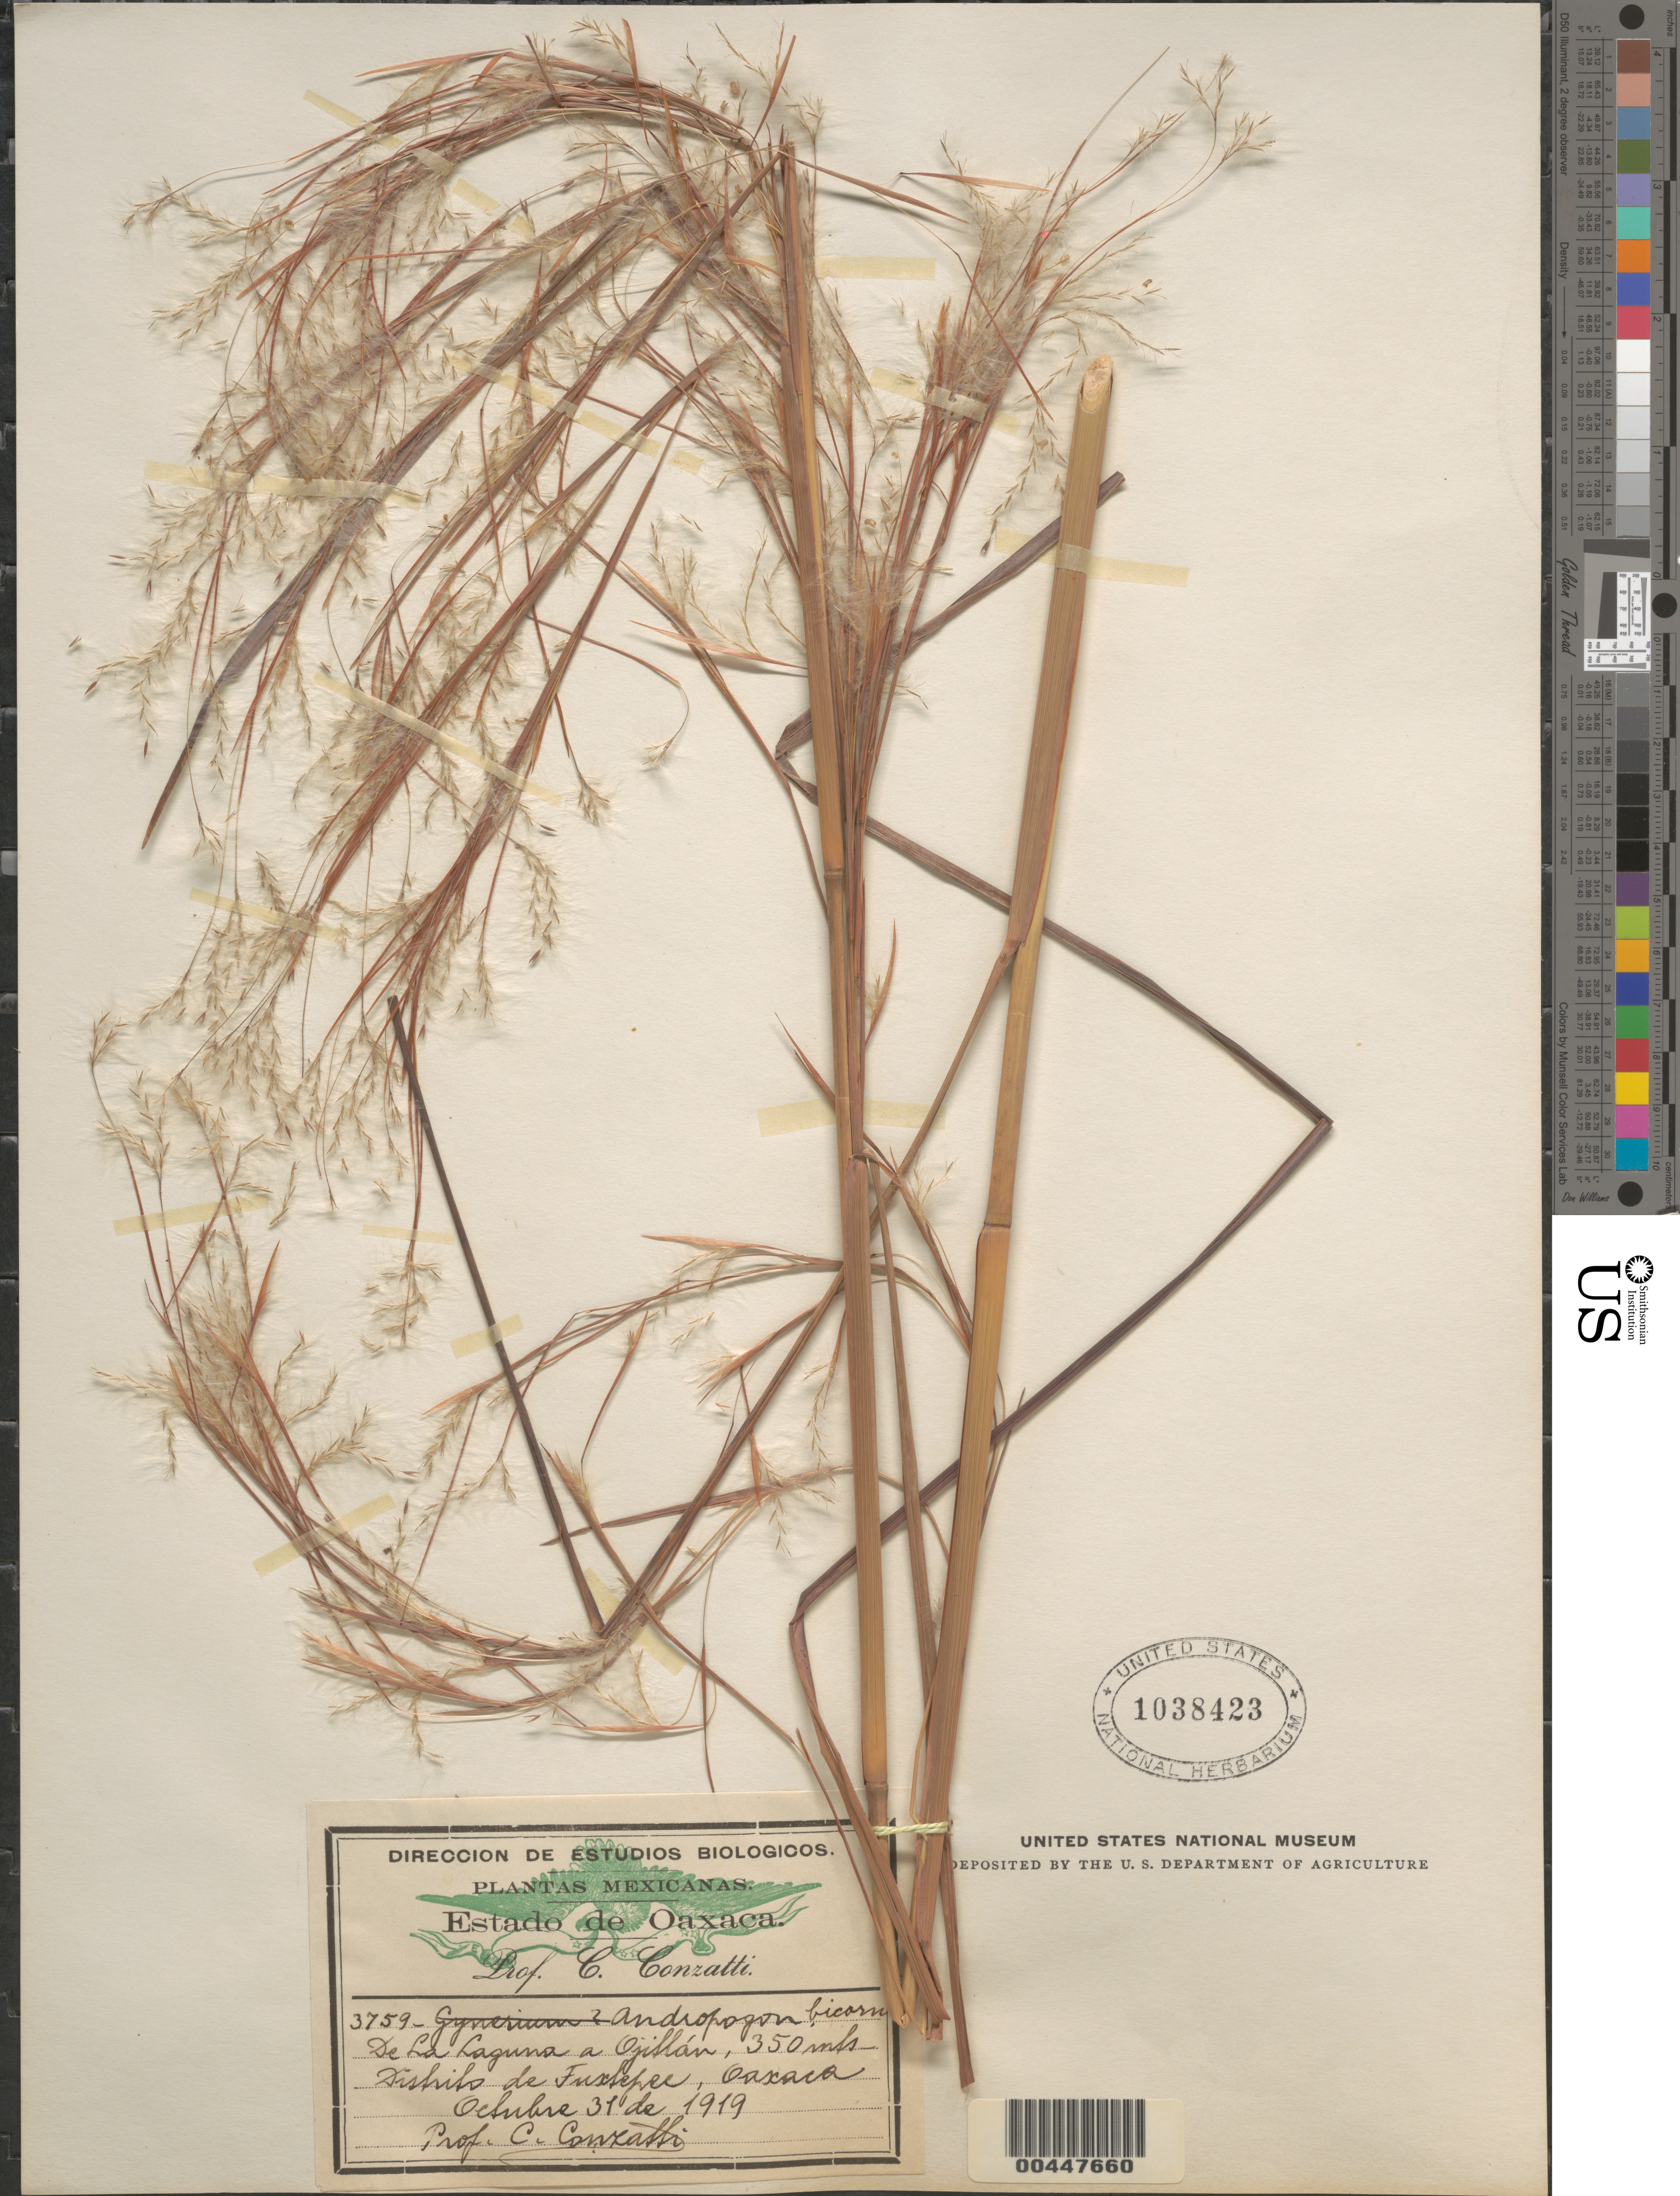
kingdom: Plantae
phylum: Tracheophyta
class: Liliopsida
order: Poales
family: Poaceae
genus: Andropogon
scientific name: Andropogon bicornis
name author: L.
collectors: C. Conzatti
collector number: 3759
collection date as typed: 31 Oct 1919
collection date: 1919-10-31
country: Mexico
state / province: Oaxaca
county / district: Tuxtepec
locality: de la Laguna a Ojillán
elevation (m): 350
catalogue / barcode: US 1038423